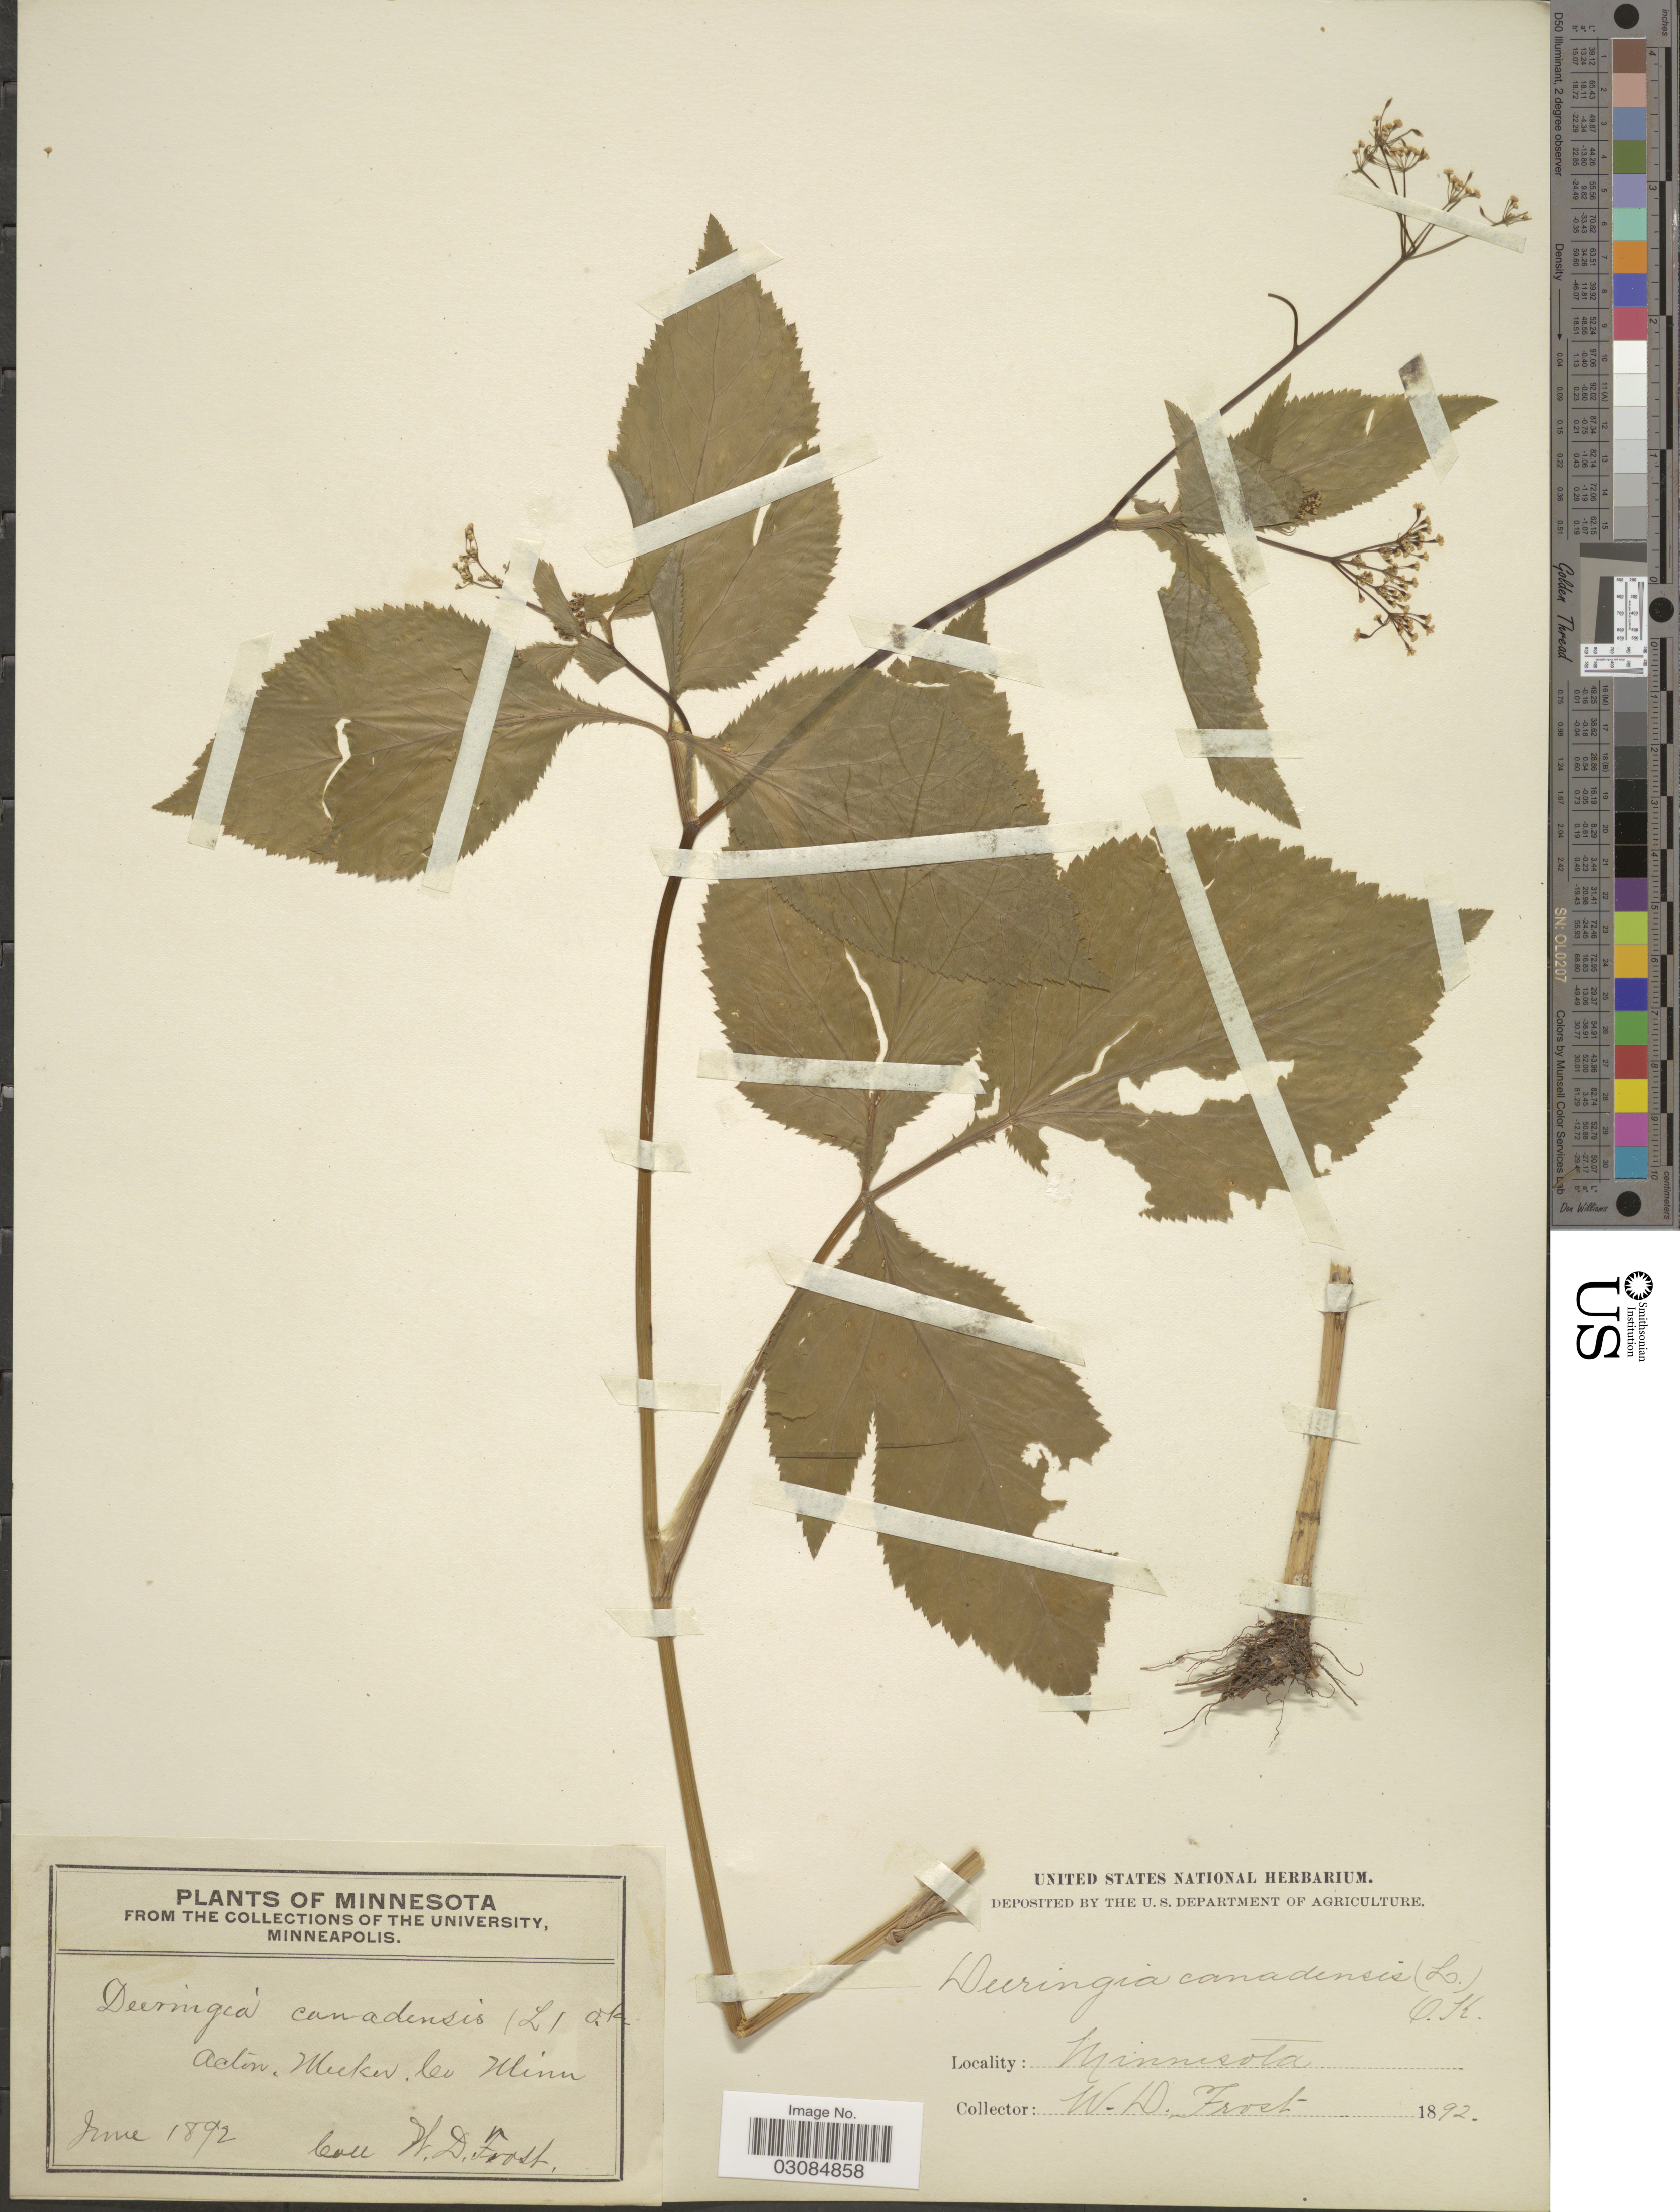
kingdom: Plantae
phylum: Tracheophyta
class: Magnoliopsida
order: Apiales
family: Apiaceae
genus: Cryptotaenia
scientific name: Cryptotaenia canadensis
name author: (L.) DC.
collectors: W. Frost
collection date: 1892-06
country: United States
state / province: Minnesota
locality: Acton, Meeker Co.